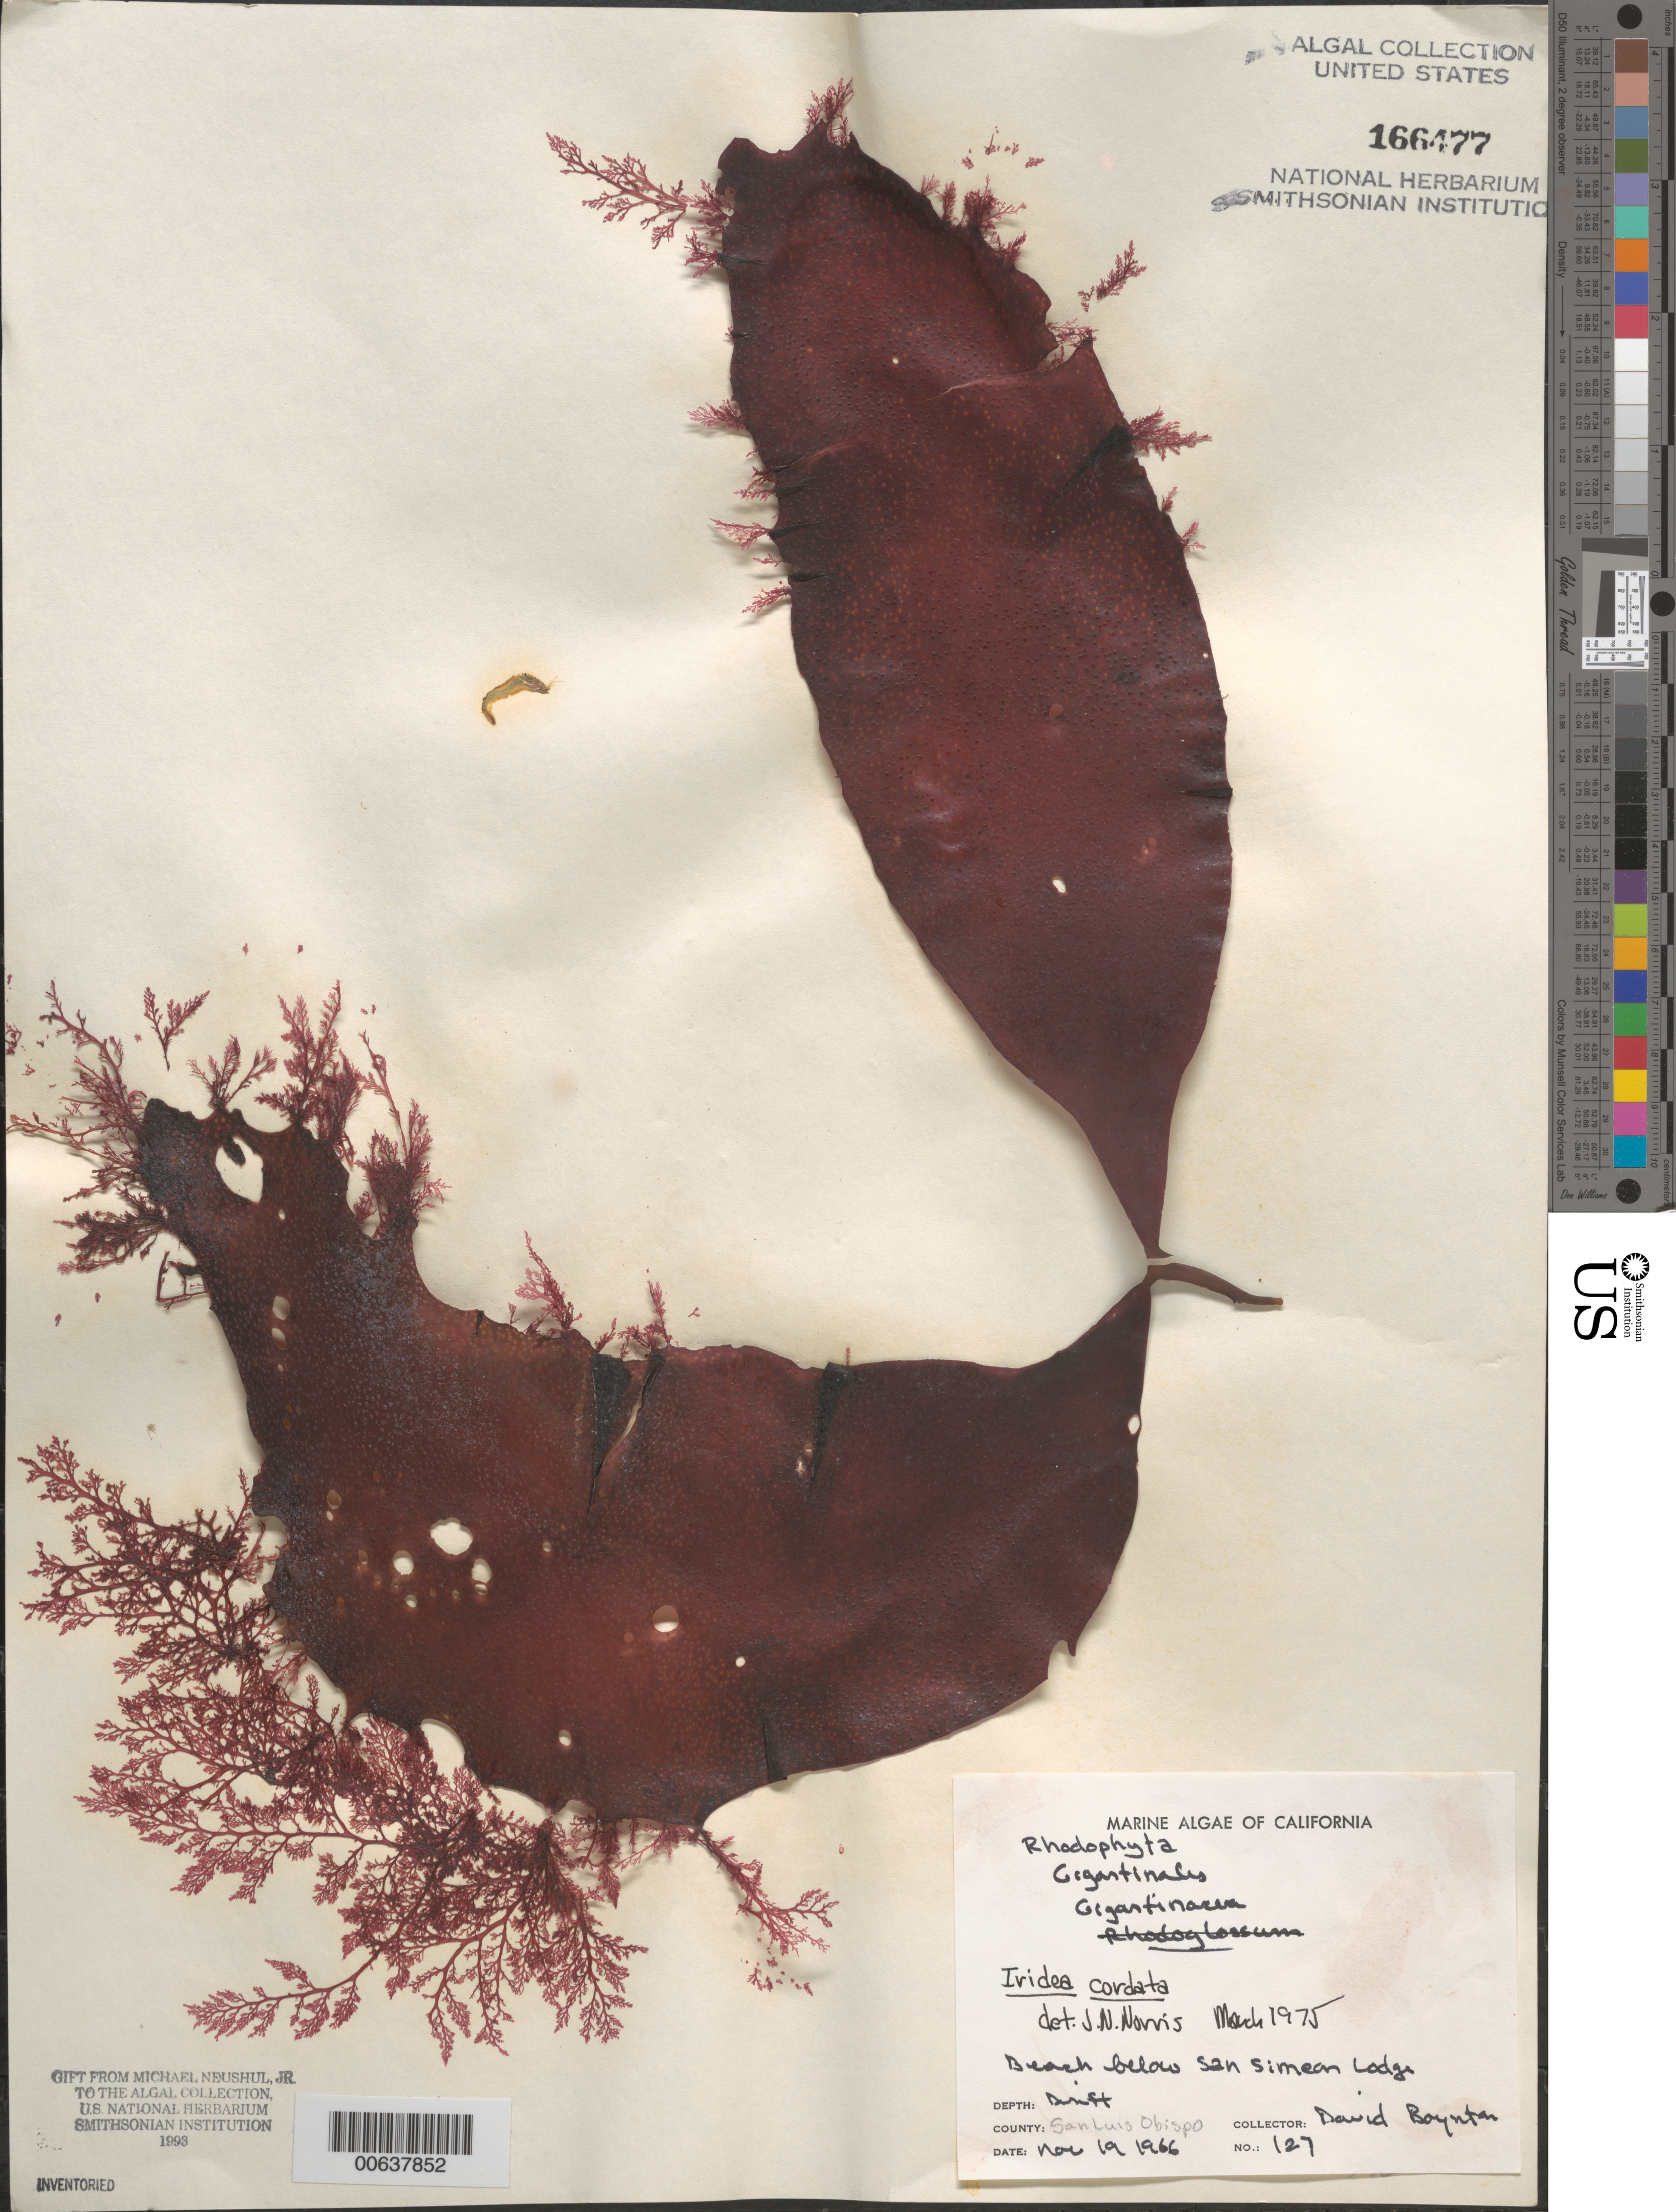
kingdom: Plantae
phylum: Rhodophyta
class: Florideophyceae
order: Gigartinales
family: Gigartinaceae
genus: Iridaea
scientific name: Iridaea cordata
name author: (Turner) Bory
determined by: Norris, James N.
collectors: D. Boynton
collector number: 127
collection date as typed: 19 Nov 1966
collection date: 1966-11-19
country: United States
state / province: California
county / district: San Luis Obispo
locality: Beach below San Simeon Lodge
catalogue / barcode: US 166477